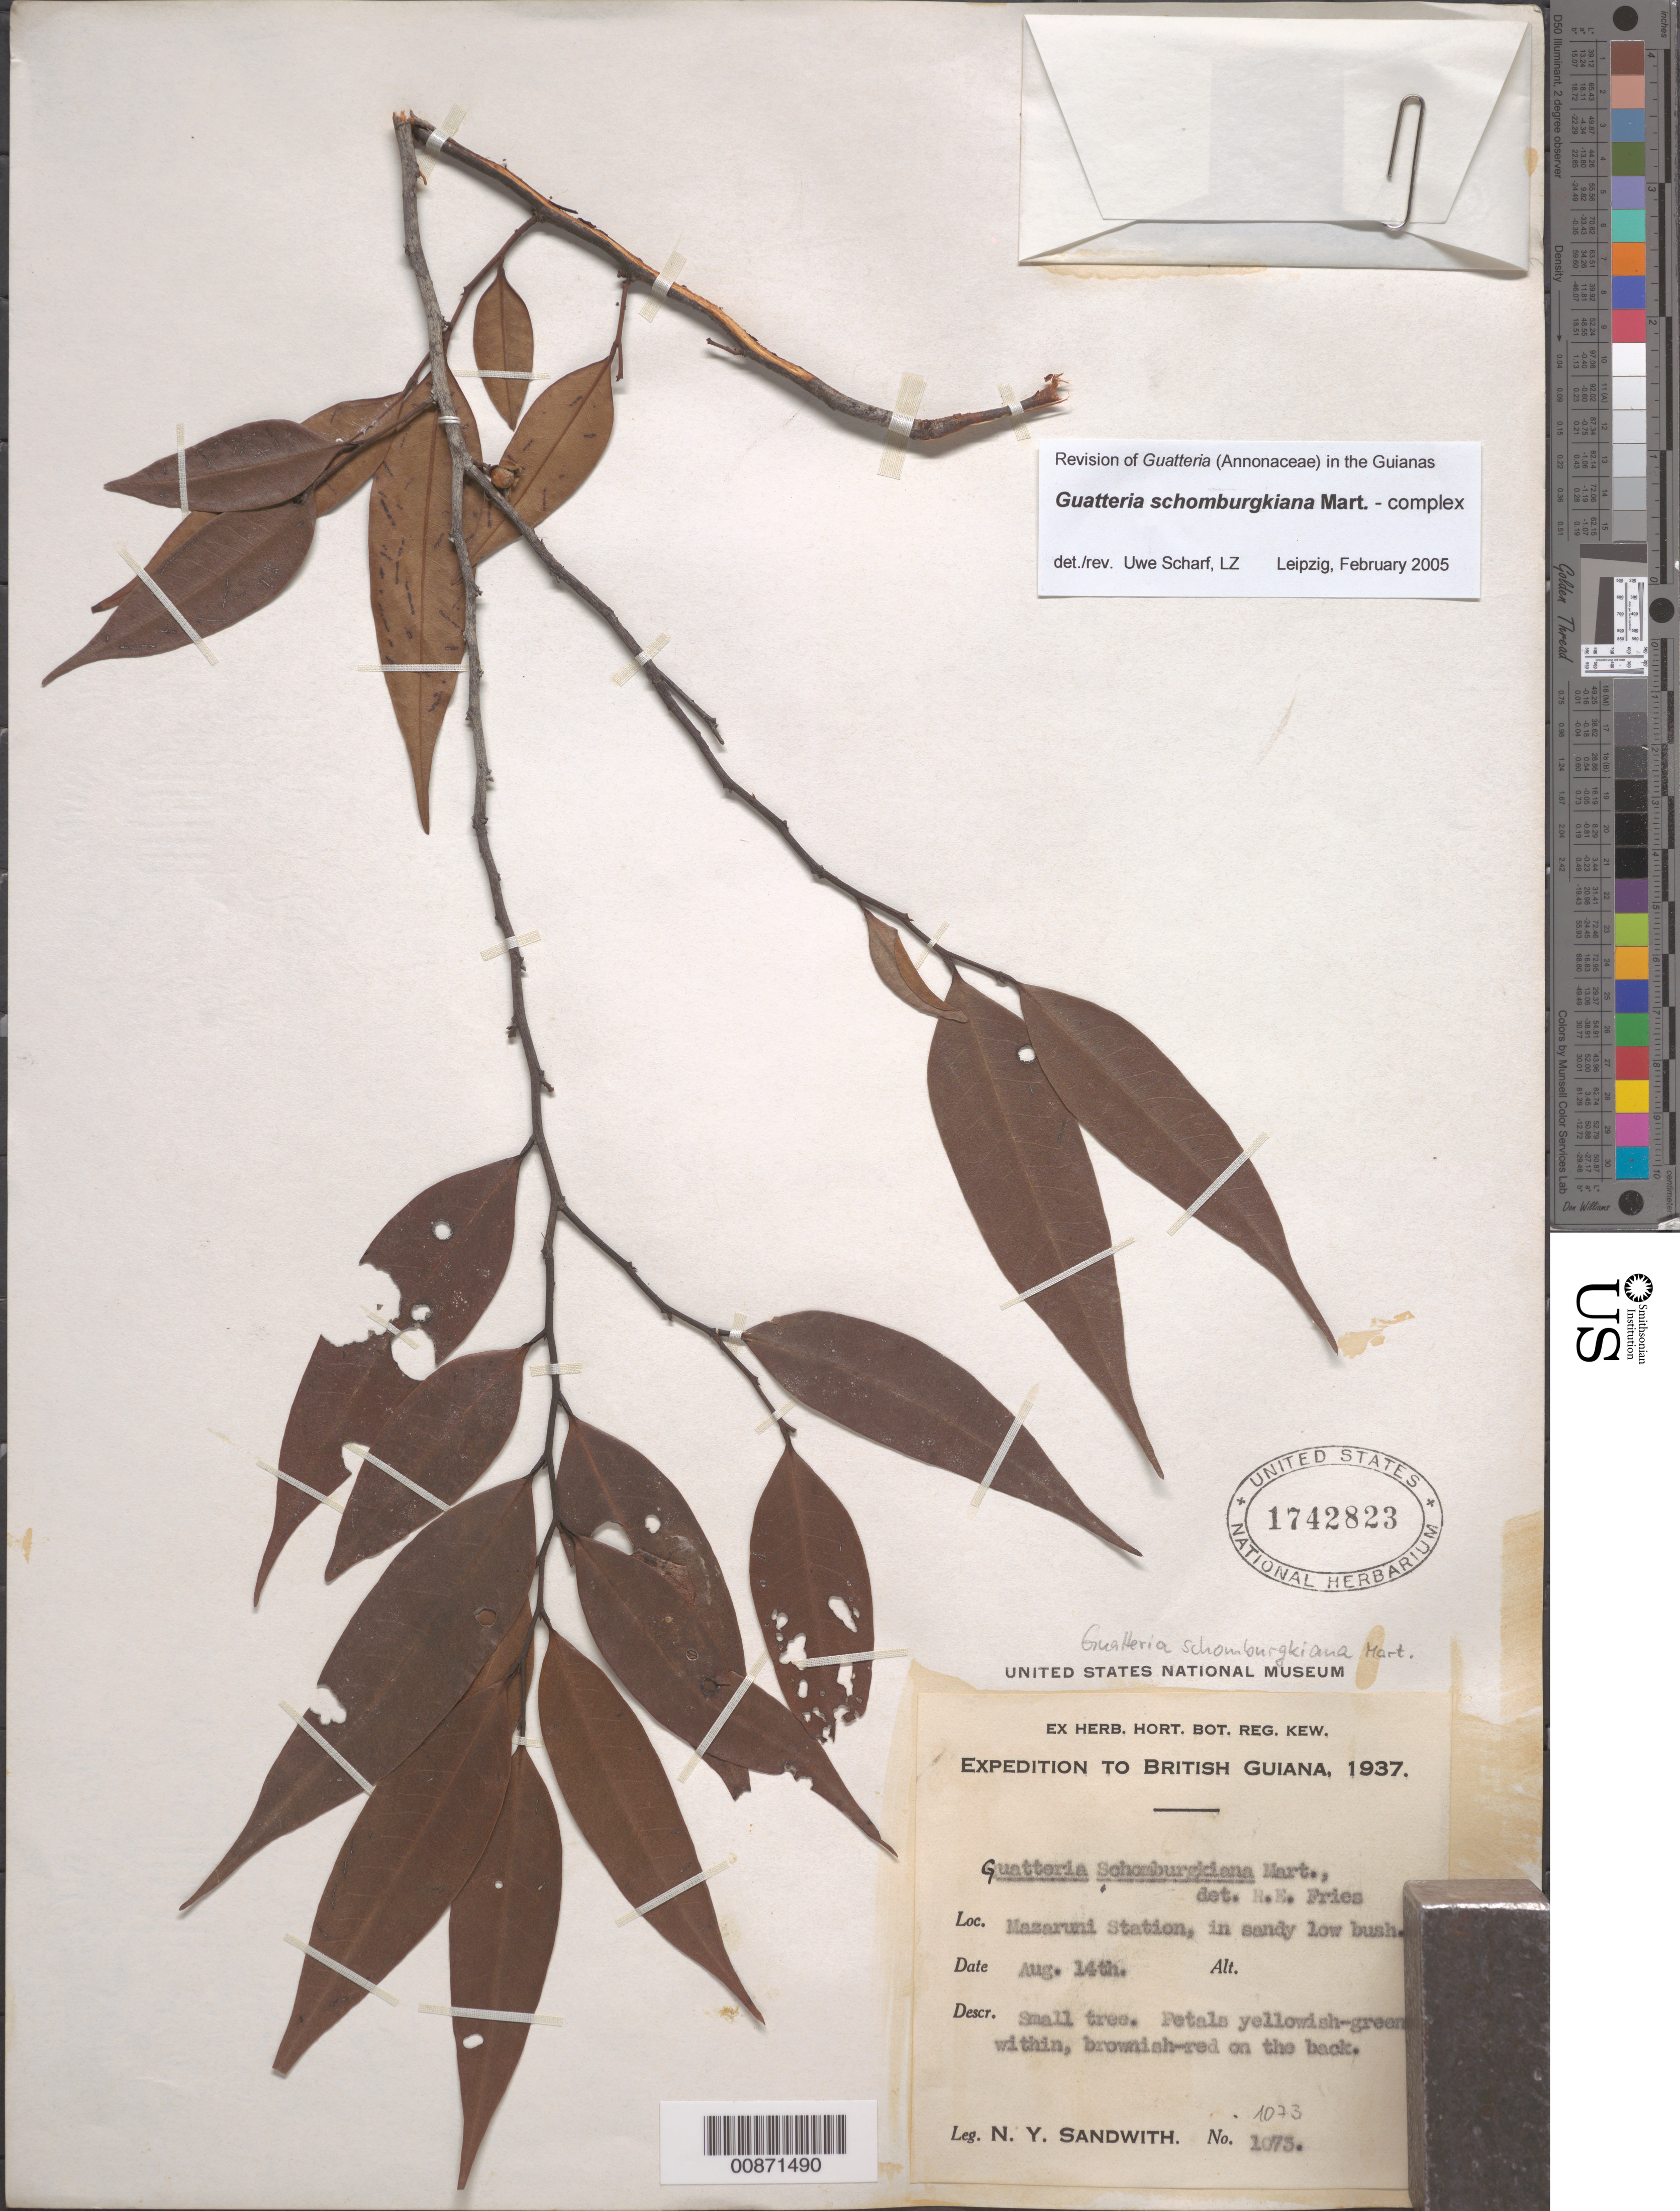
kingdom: Plantae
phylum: Tracheophyta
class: Magnoliopsida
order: Magnoliales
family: Annonaceae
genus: Guatteria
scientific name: Guatteria schomburgkiana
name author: Mart.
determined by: Scharf, U.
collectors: N. Y. Sandwith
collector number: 1073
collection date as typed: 14-Aug-37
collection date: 1937-08-14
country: Guyana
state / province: Cuyuni-Mazaruni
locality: Mazaruni Station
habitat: Sandy low bush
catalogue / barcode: US 1742823